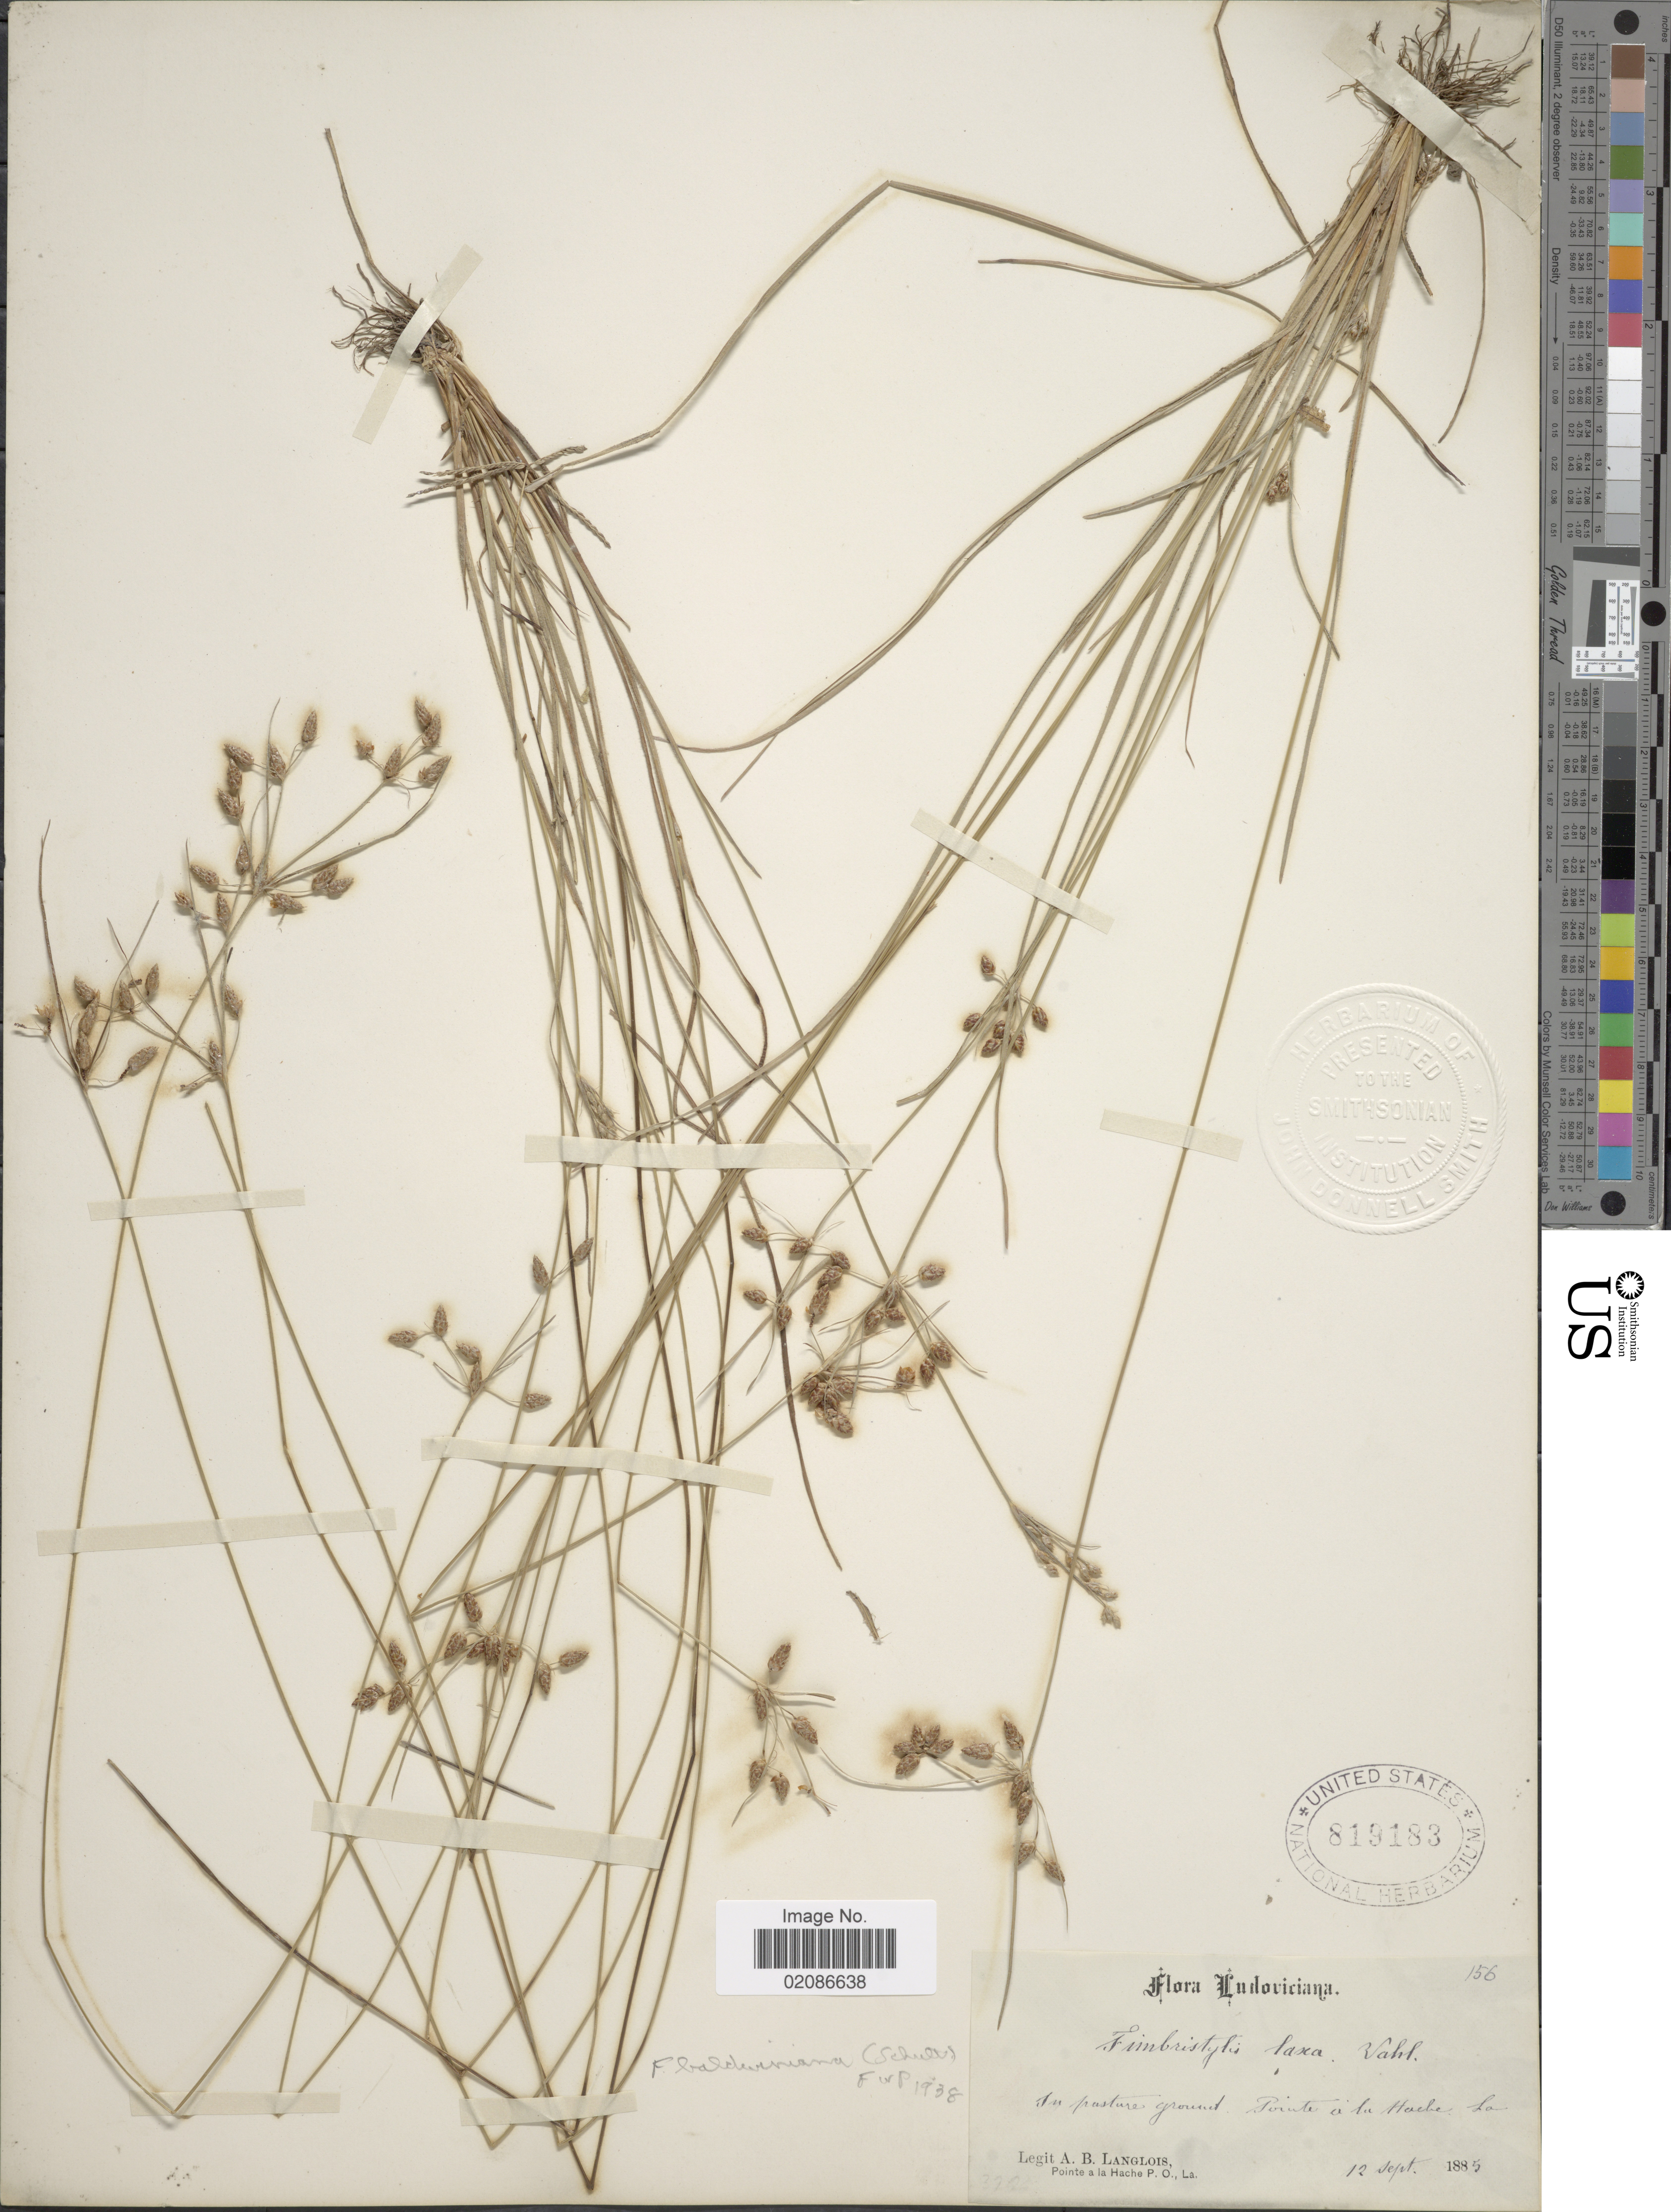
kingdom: Plantae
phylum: Tracheophyta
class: Liliopsida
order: Poales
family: Cyperaceae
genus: Fimbristylis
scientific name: Fimbristylis dichotoma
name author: (L.) Vahl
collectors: A. Langlois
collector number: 156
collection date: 1885-09-12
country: United States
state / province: Louisiana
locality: Ludoviciana. In pasture ground. Pointe a la Hache. La.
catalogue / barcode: US 819183